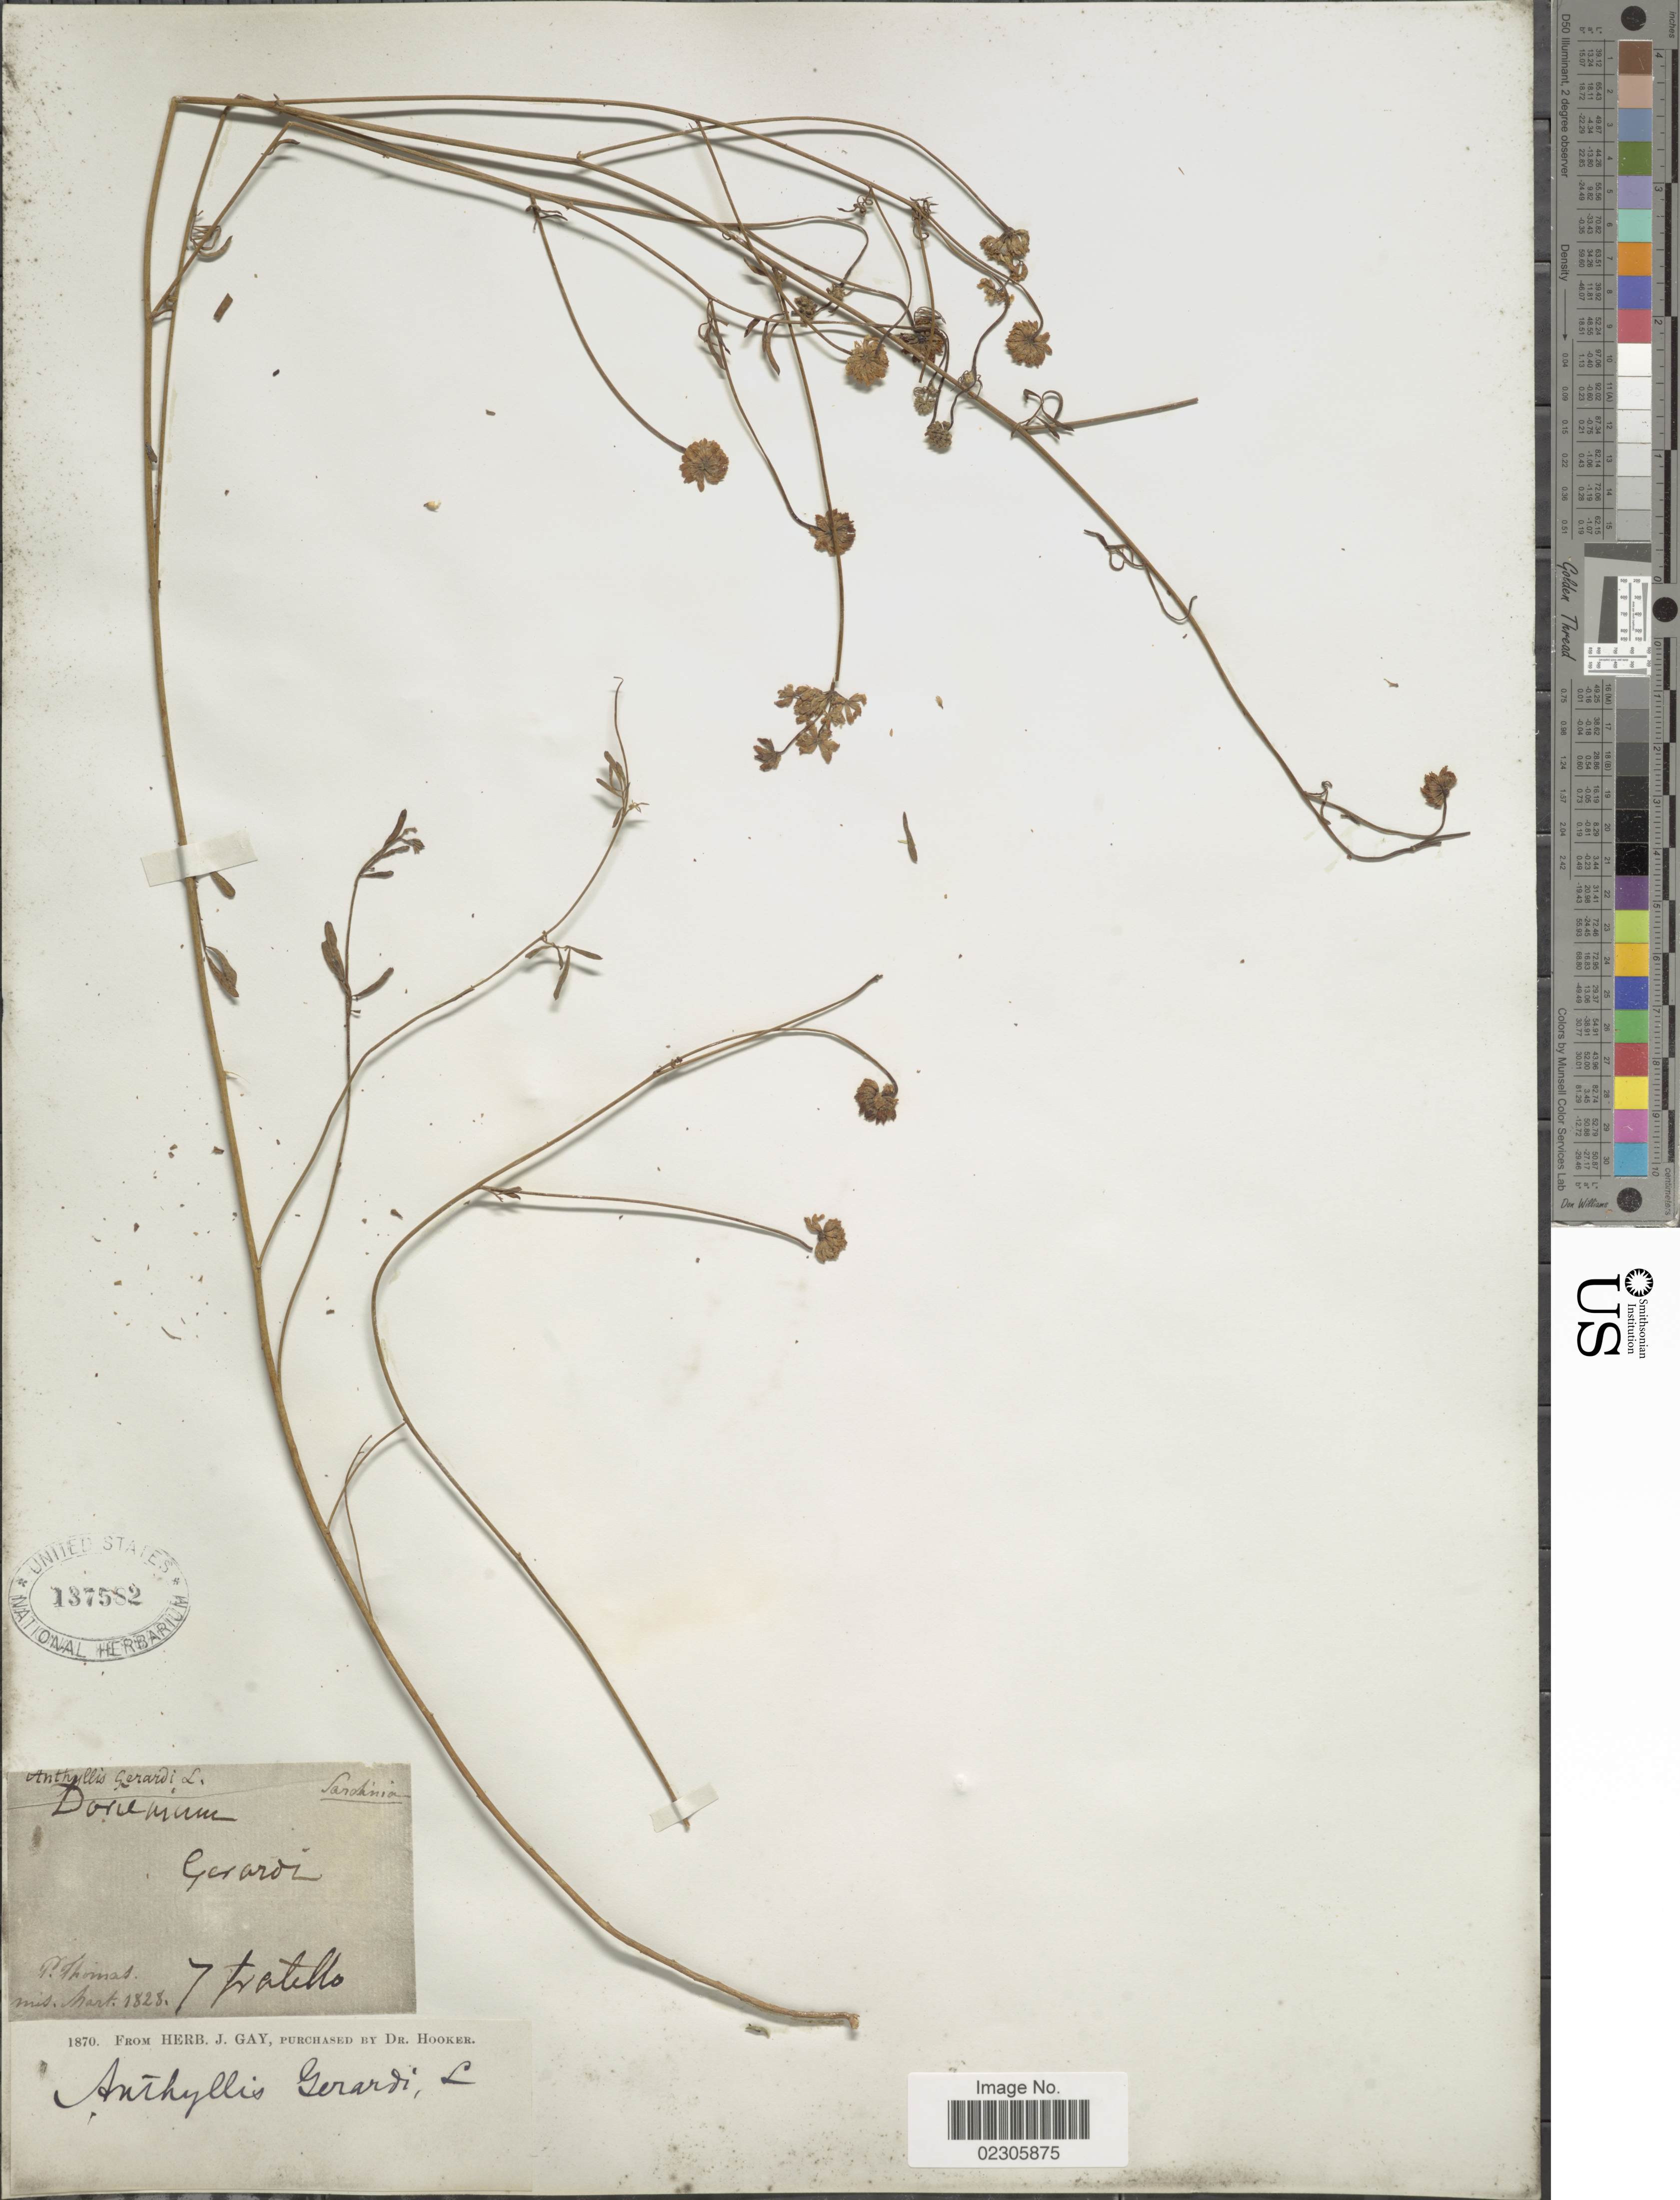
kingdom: Plantae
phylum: Tracheophyta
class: Magnoliopsida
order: Fabales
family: Fabaceae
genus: Anthyllis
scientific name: Anthyllis gerardii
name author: L.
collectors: P. Thomas & S. Fratello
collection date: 1828-03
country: Italy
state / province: Sardegna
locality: Sardinia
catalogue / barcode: US 137582